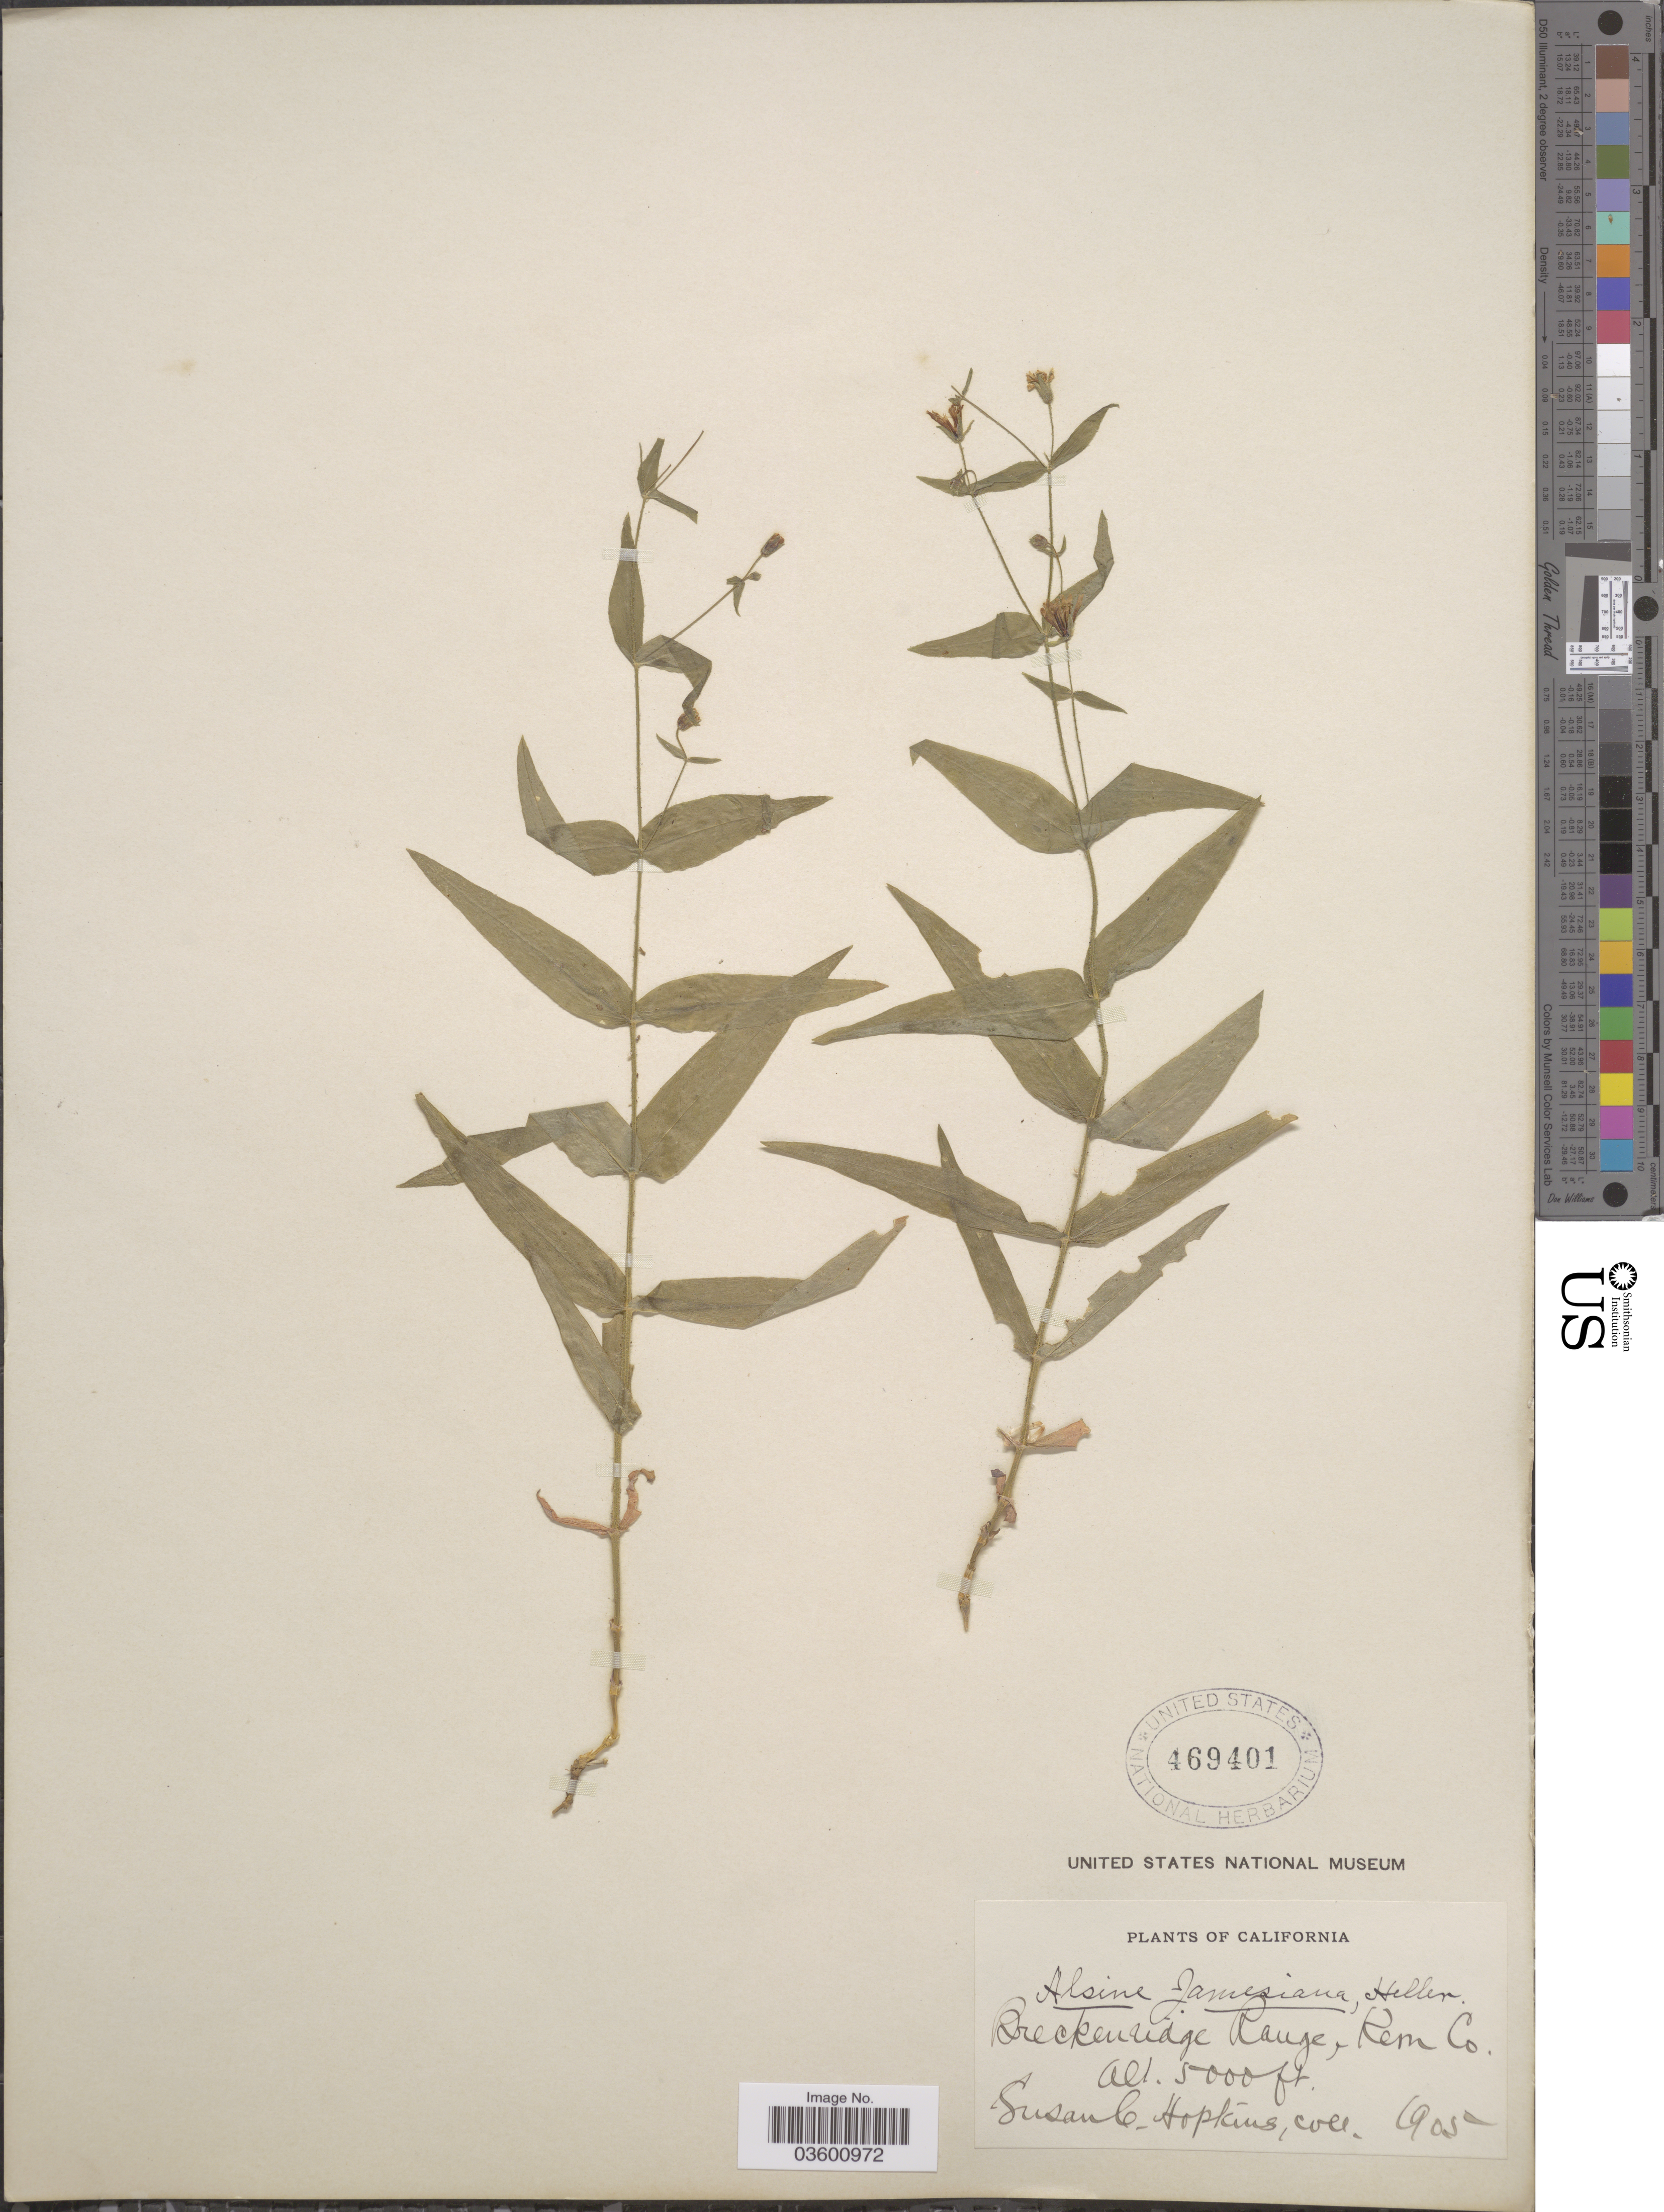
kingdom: Plantae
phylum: Tracheophyta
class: Magnoliopsida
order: Caryophyllales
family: Caryophyllaceae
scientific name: Torreyostellaria jamesiana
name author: (Torr.) Gang Yao et al.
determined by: Strong, M. T., (US), Smithsonian Institution - National Museum of Natural History (UNITED STATES)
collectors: S. Hopkins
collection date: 1905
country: United States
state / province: California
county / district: Kern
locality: Breckenridge Range, Kern Co.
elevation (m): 1524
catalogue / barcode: US 469401